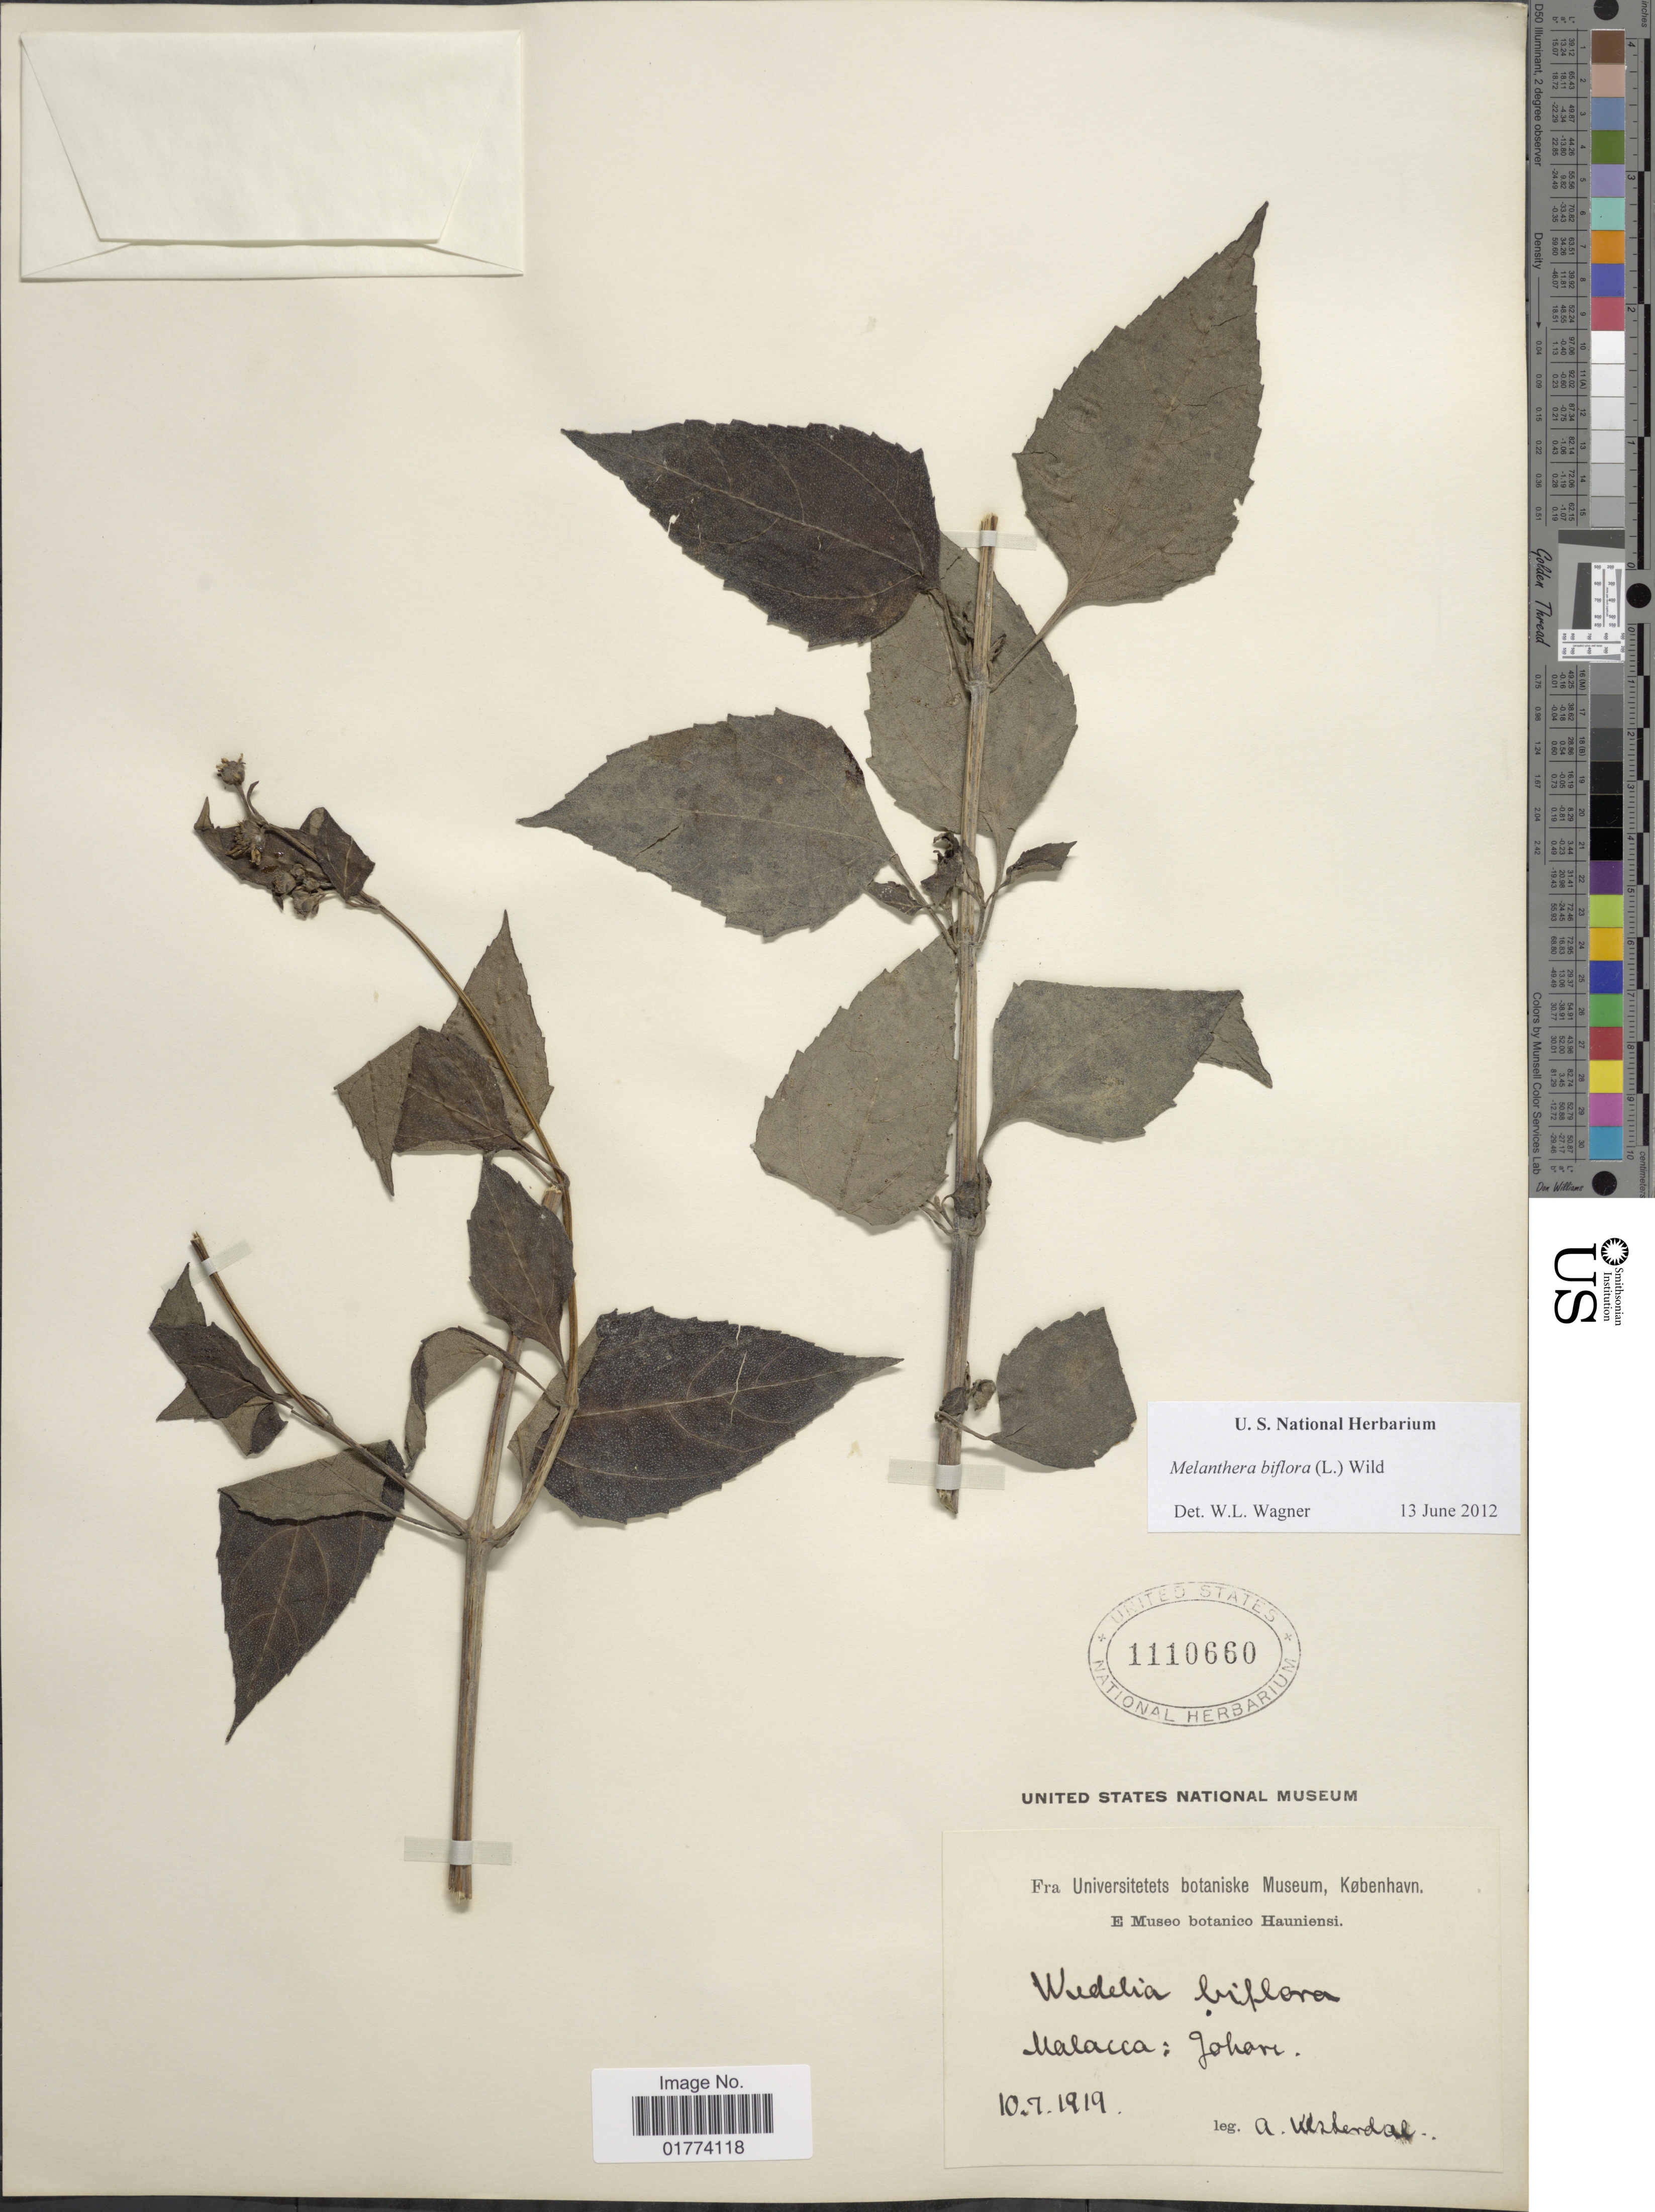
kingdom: Plantae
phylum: Tracheophyta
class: Magnoliopsida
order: Asterales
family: Asteraceae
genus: Wollastonia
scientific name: Wollastonia biflora var. biflora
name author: (L.) DC.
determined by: Wagner, W. L., (BOT), Smithsonian Institution - National Museum of Natural History (UNITED STATES)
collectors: A. Uezlendal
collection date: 1919-07-10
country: Malaysia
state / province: Johor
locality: Ualacca: Johore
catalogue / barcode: US 1110660